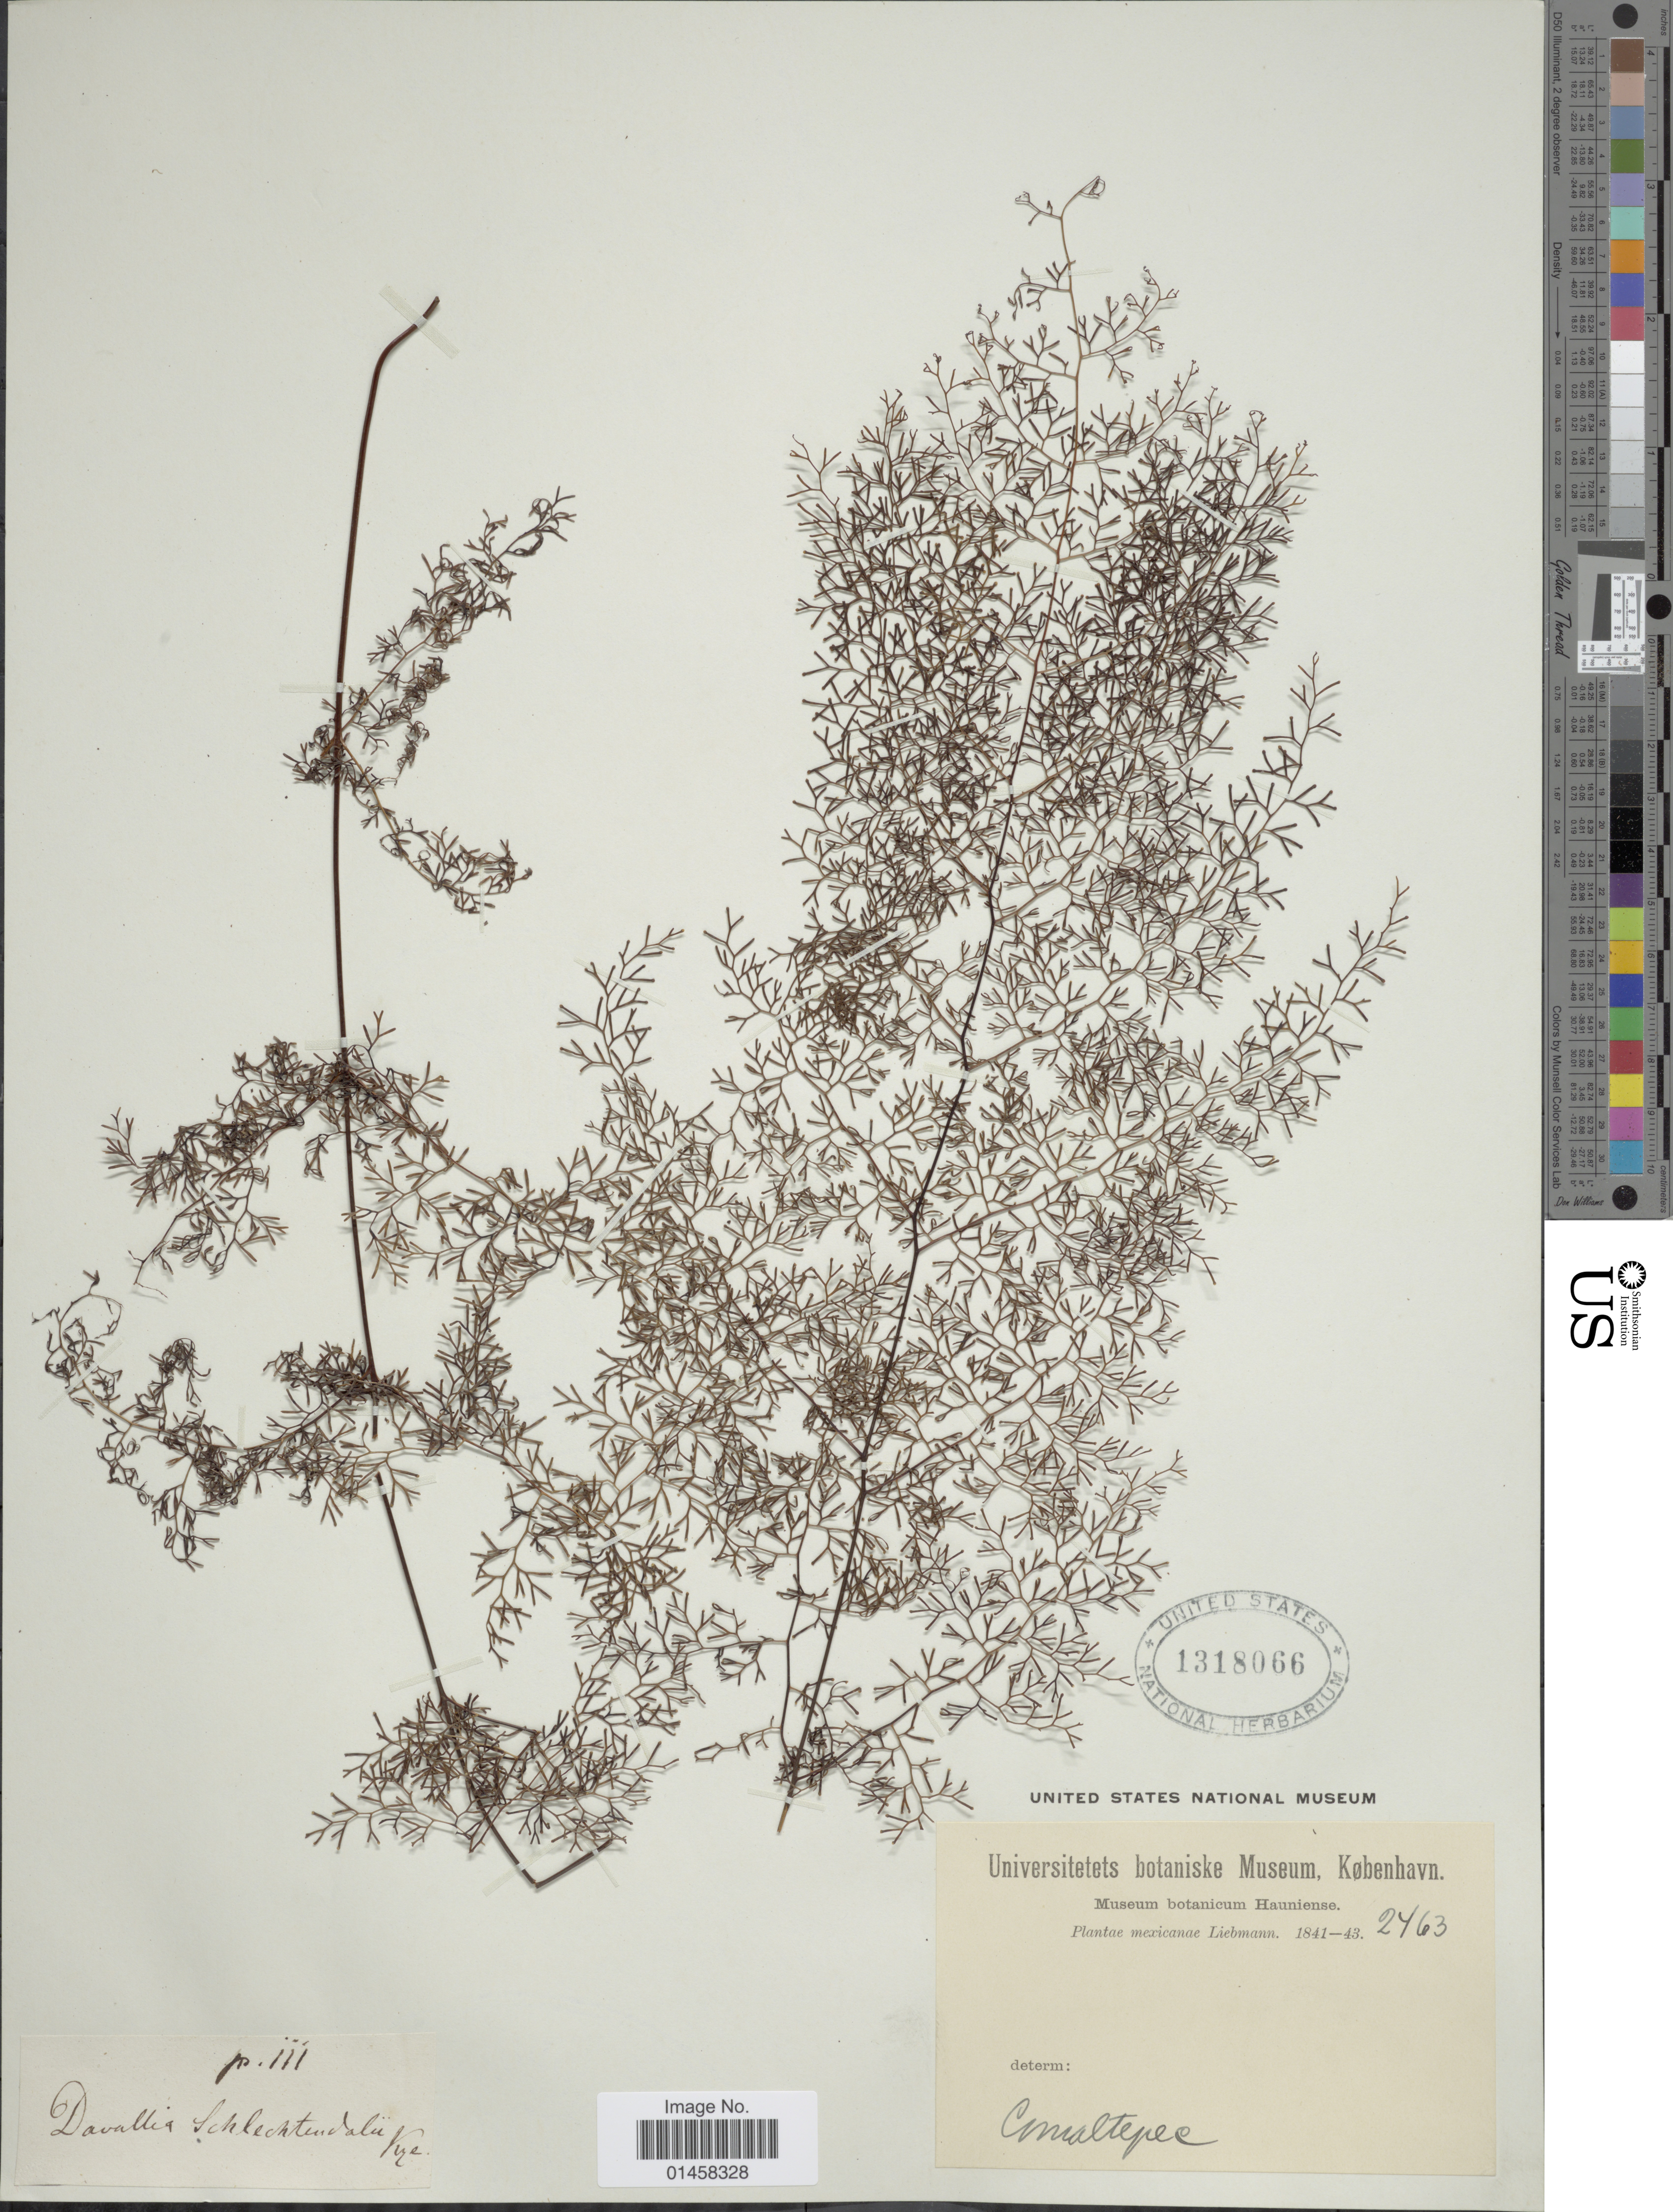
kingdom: Plantae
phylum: Tracheophyta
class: Polypodiopsida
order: Polypodiales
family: Lindsaeaceae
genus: Odontosoria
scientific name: Odontosoria schlechtendalii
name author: (C. Presl) C. Chr.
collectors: Liebmann, --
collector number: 2463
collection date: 1841/1843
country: Mexico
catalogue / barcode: US 1318066